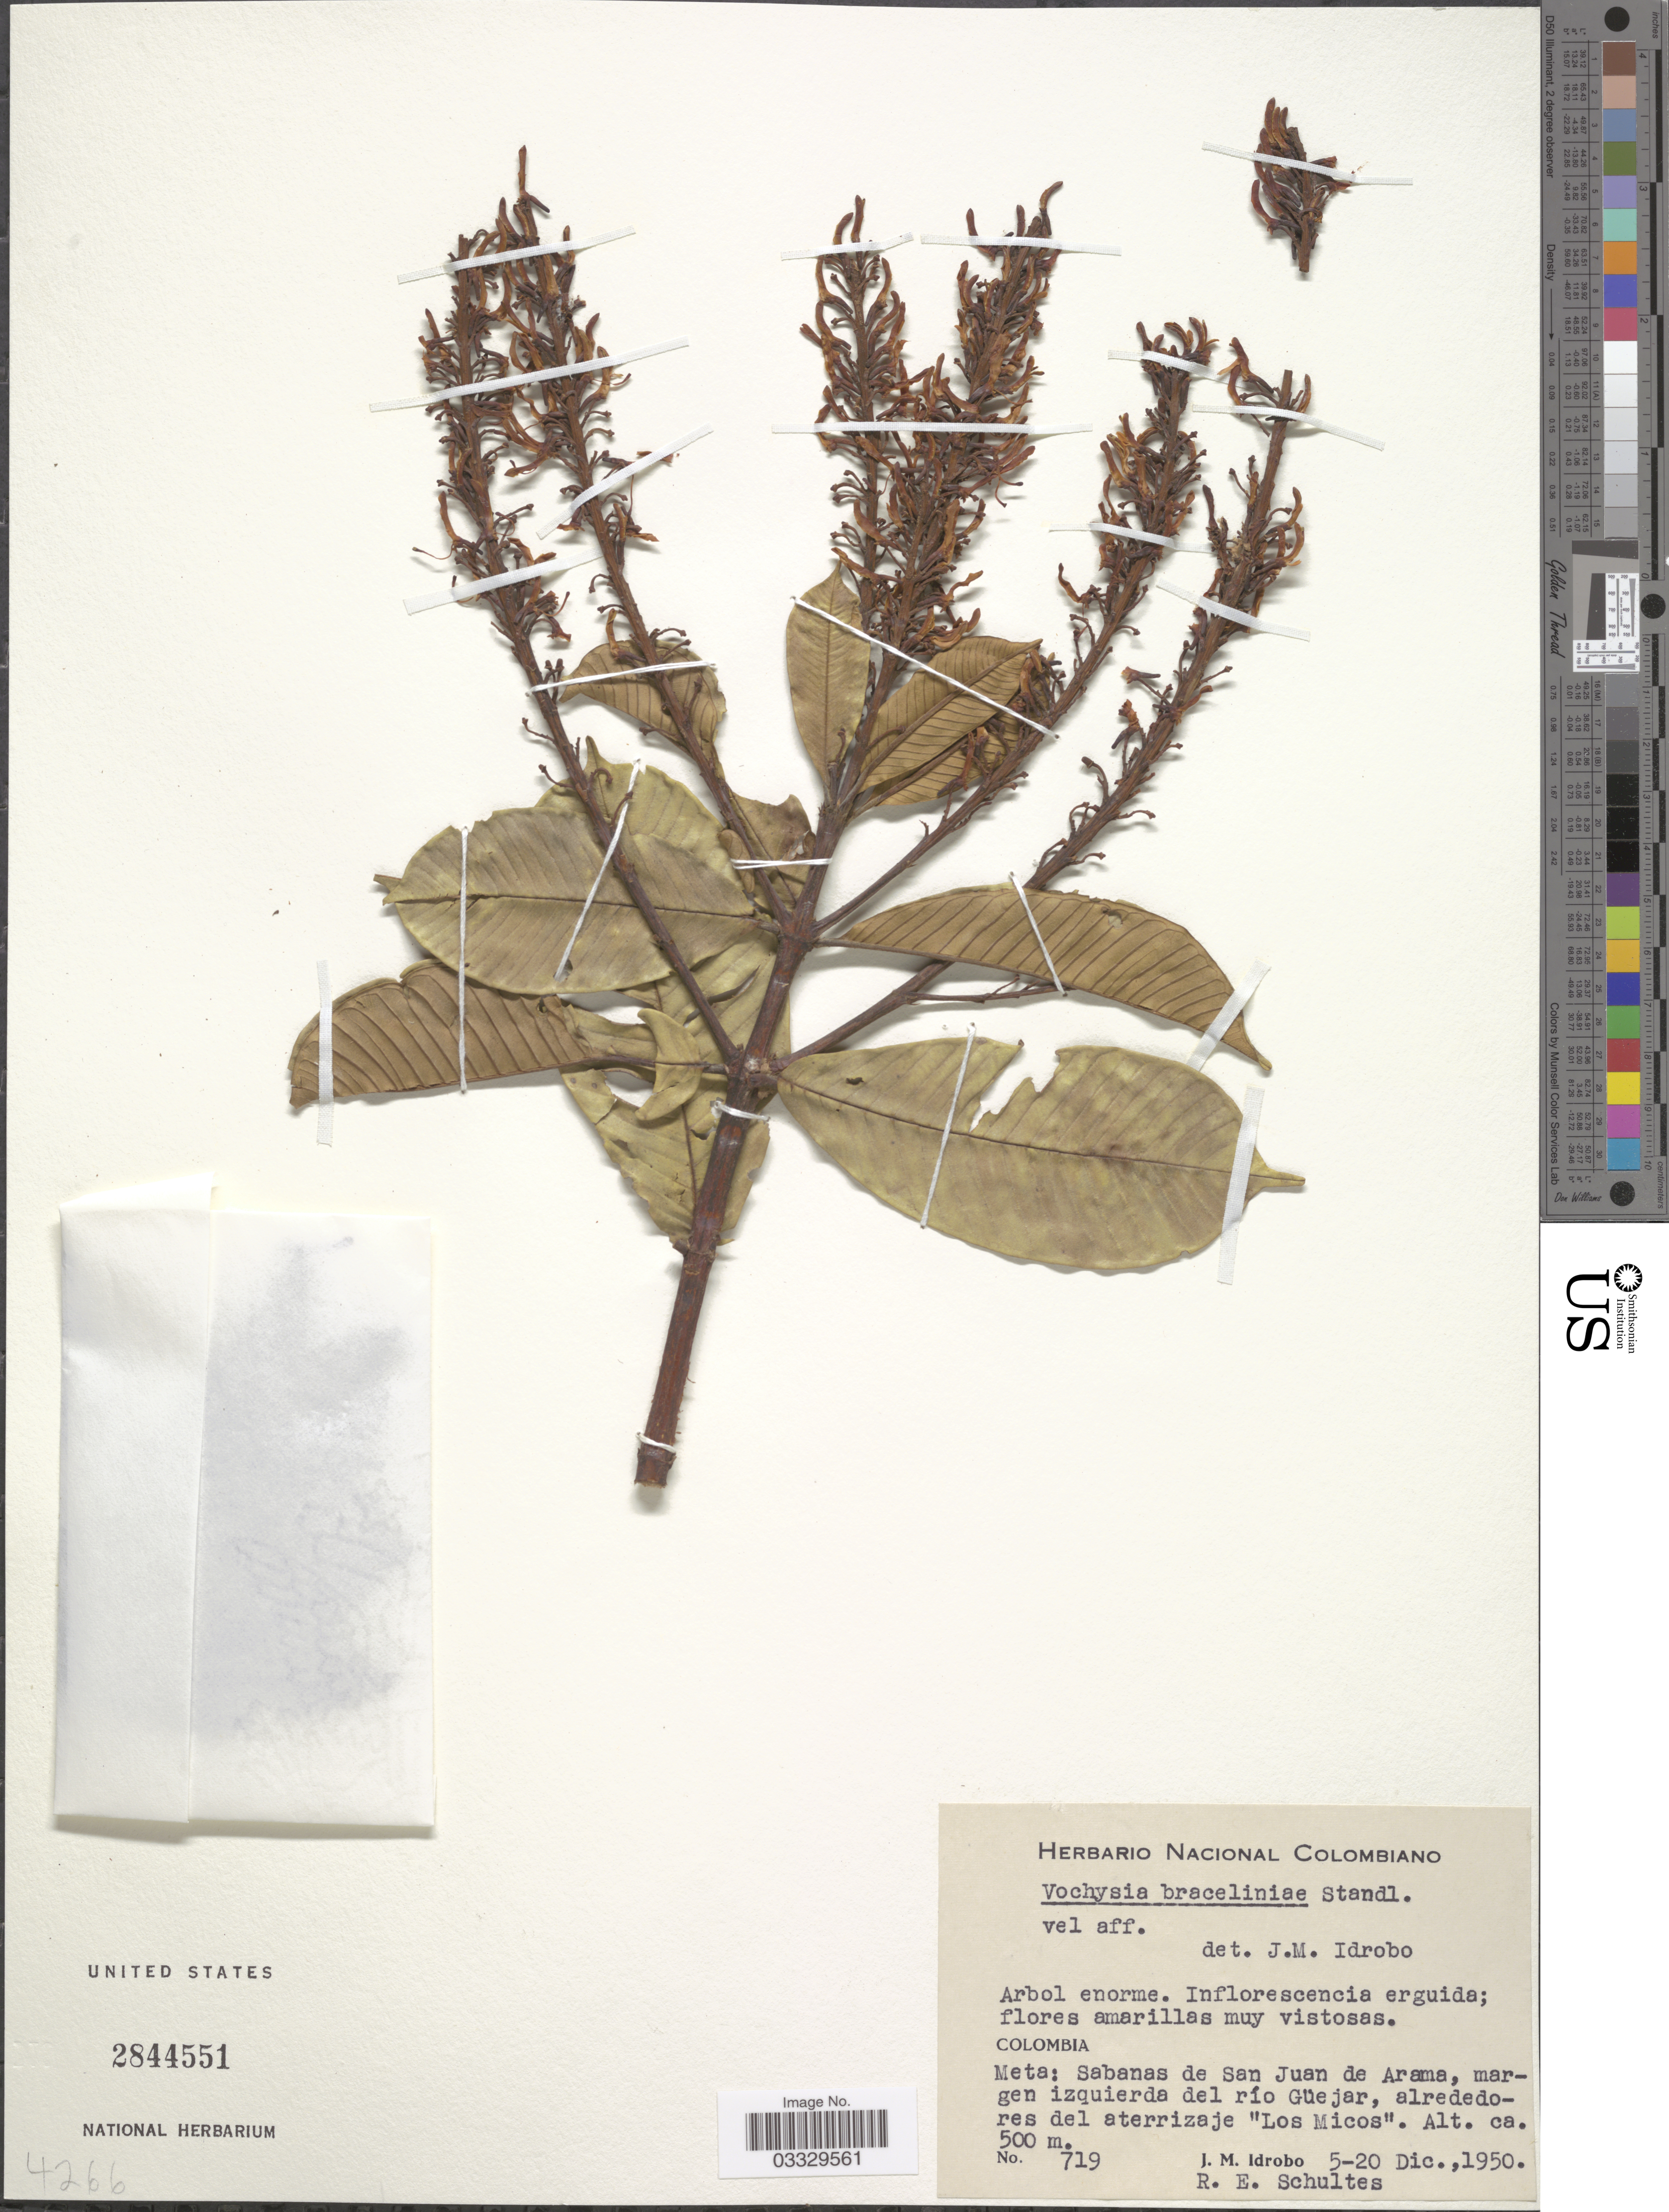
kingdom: Plantae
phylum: Tracheophyta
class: Magnoliopsida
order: Myrtales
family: Vochysiaceae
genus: Vochysia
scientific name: Vochysia bracelinae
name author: Standl.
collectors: J. M. Idrobo & R. E. Schultes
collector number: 719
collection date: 1950-12-05/1950-12-20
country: Colombia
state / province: Meta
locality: Sabanas de San Juan de Arama, margen izquierda del río Güejar, alrededores del aterrizaje "Los Micos".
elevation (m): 500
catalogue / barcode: US 2844551